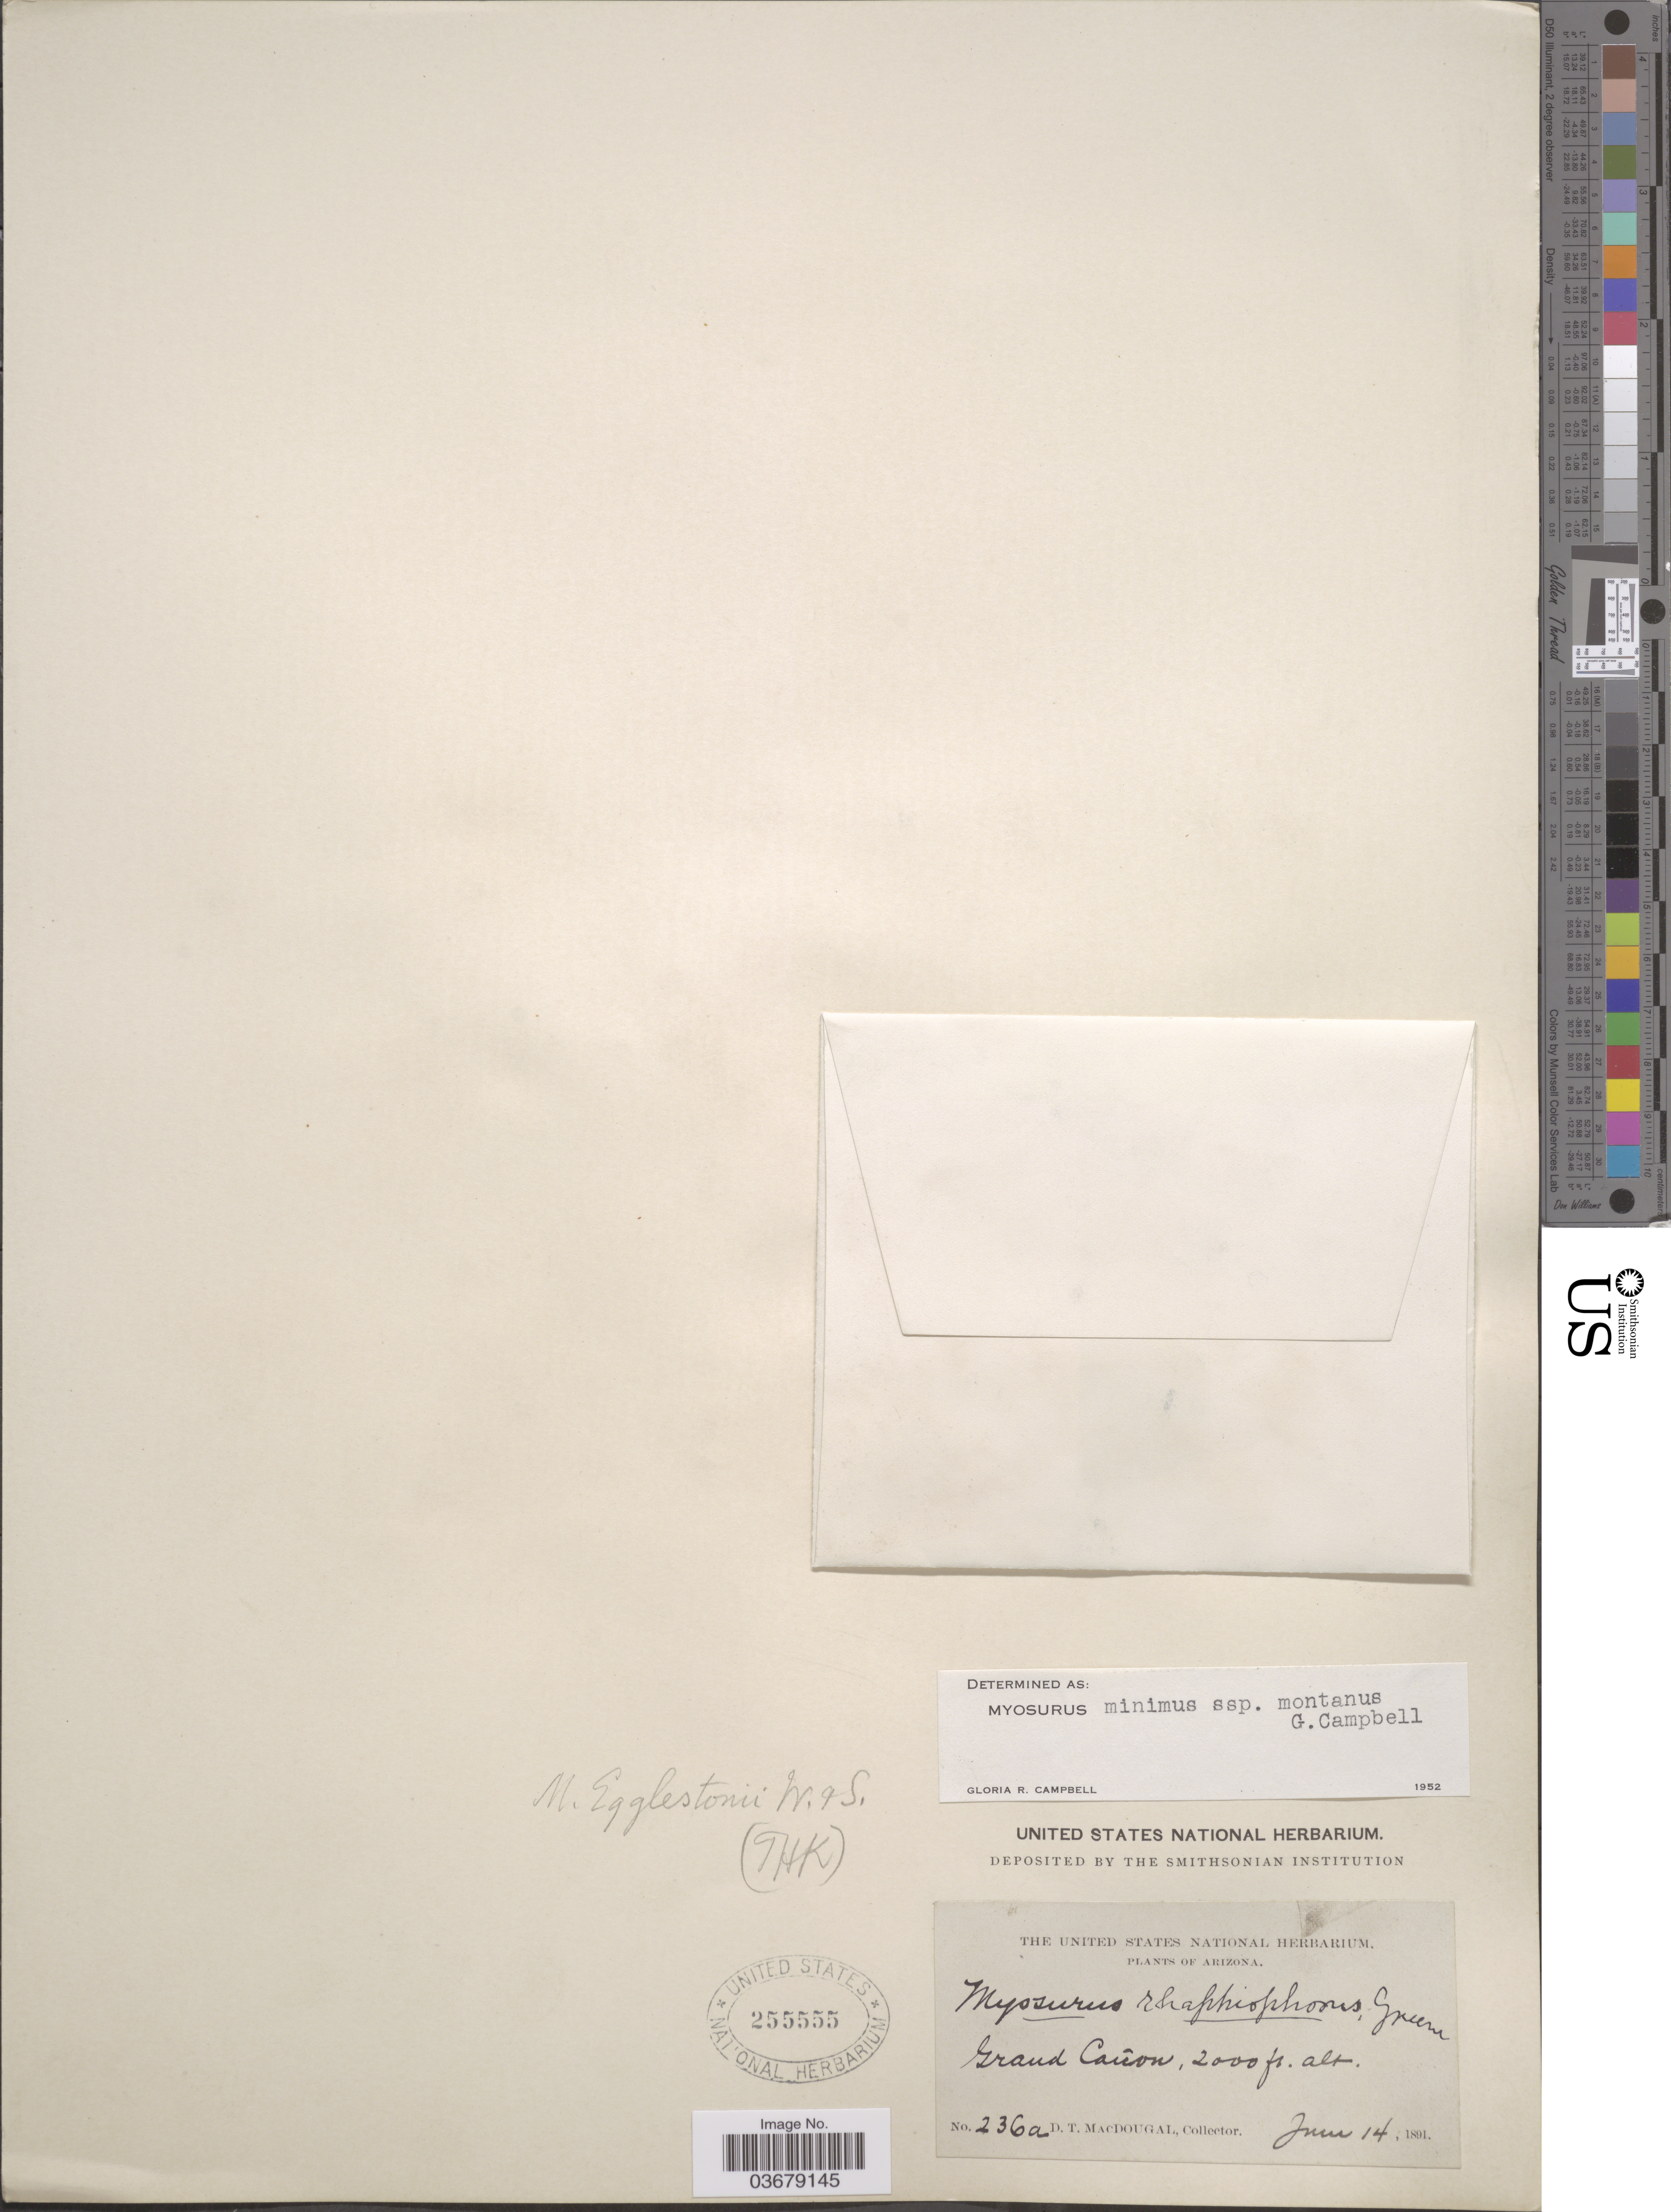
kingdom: Plantae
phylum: Tracheophyta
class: Magnoliopsida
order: Ranunculales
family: Ranunculaceae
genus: Myosurus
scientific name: Myosurus minimus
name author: L.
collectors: D. T. MacDougal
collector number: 236a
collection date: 1891-06-14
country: United States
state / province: Arizona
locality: Grand Cañon.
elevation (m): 610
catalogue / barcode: US 255555